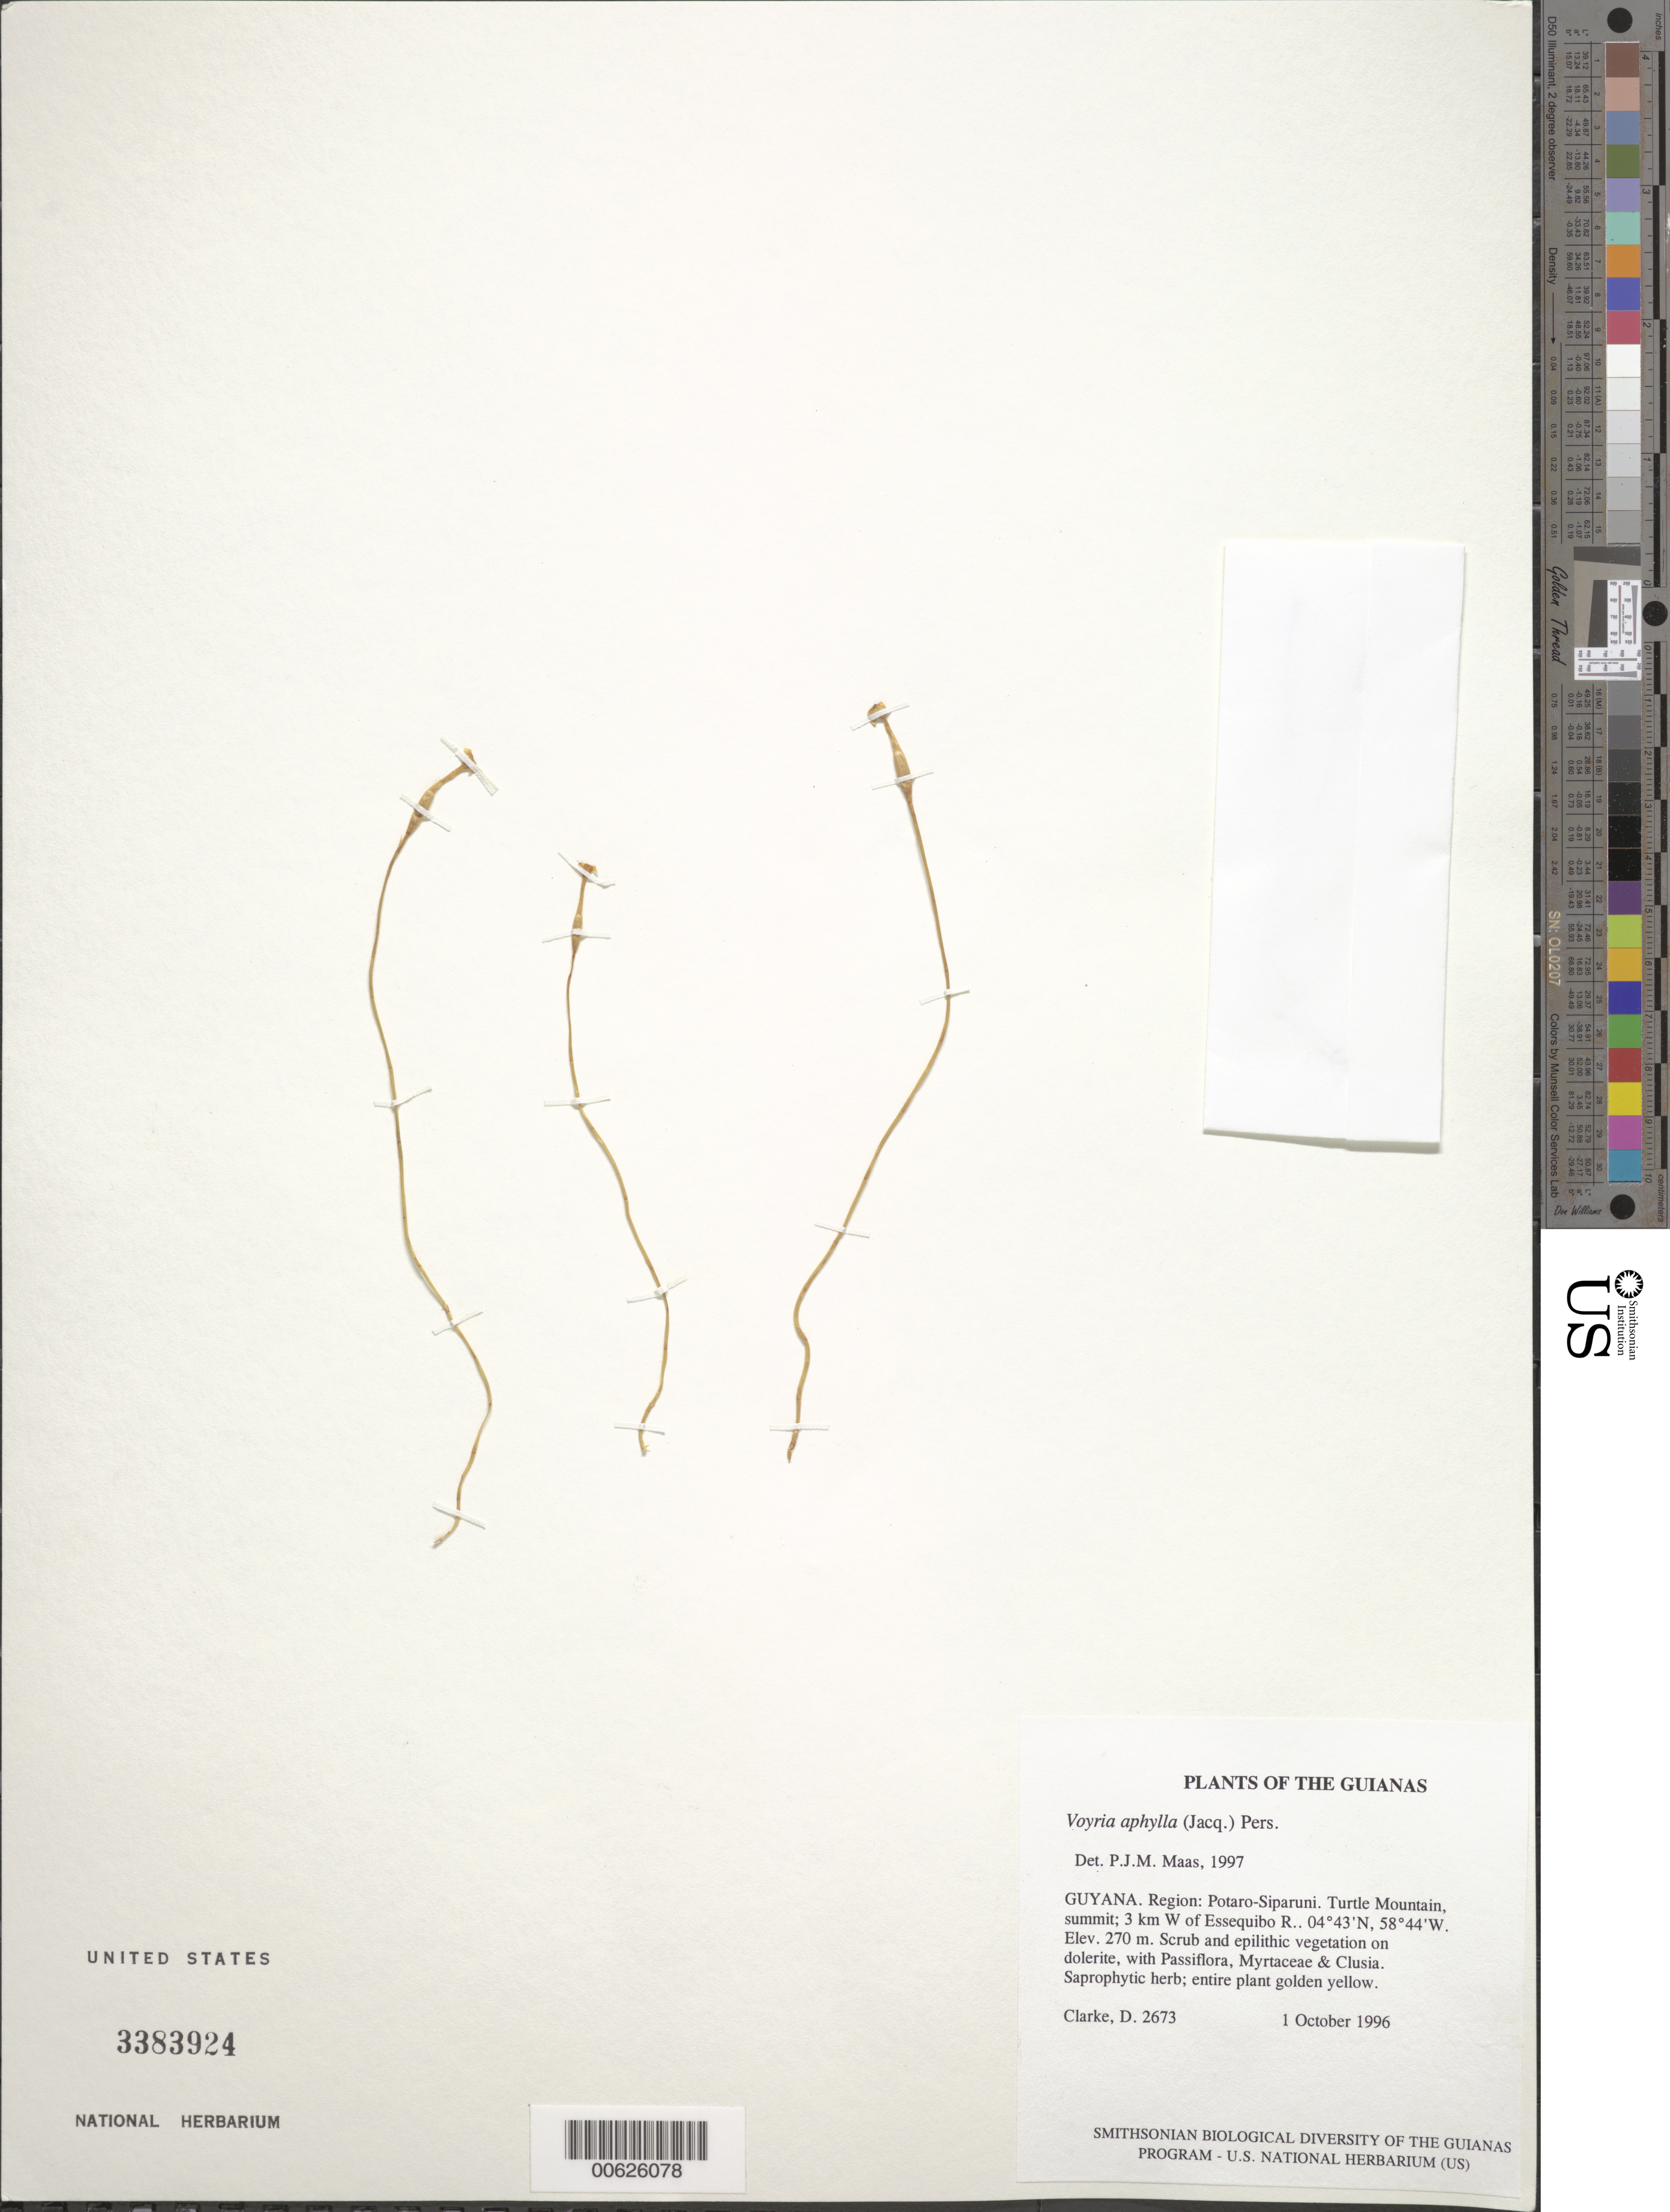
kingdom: Plantae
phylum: Tracheophyta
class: Magnoliopsida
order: Gentianales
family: Gentianaceae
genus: Voyria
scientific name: Voyria aphylla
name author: (Jacq.) Pers.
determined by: Maas, Paul J. M.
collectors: H. D. Clarke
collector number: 2673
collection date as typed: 1 October 1996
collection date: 1996-10-01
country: Guyana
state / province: Potaro-Siparuni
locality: Turtle Mountain, summit; 3 km W of Essequibo R.; Iwokrama International Rainforest Reserve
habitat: Scrub and epilithic vegetation on dolerite, with Passiflora, Myrtaceae & Clusia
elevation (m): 270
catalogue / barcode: US 3383924